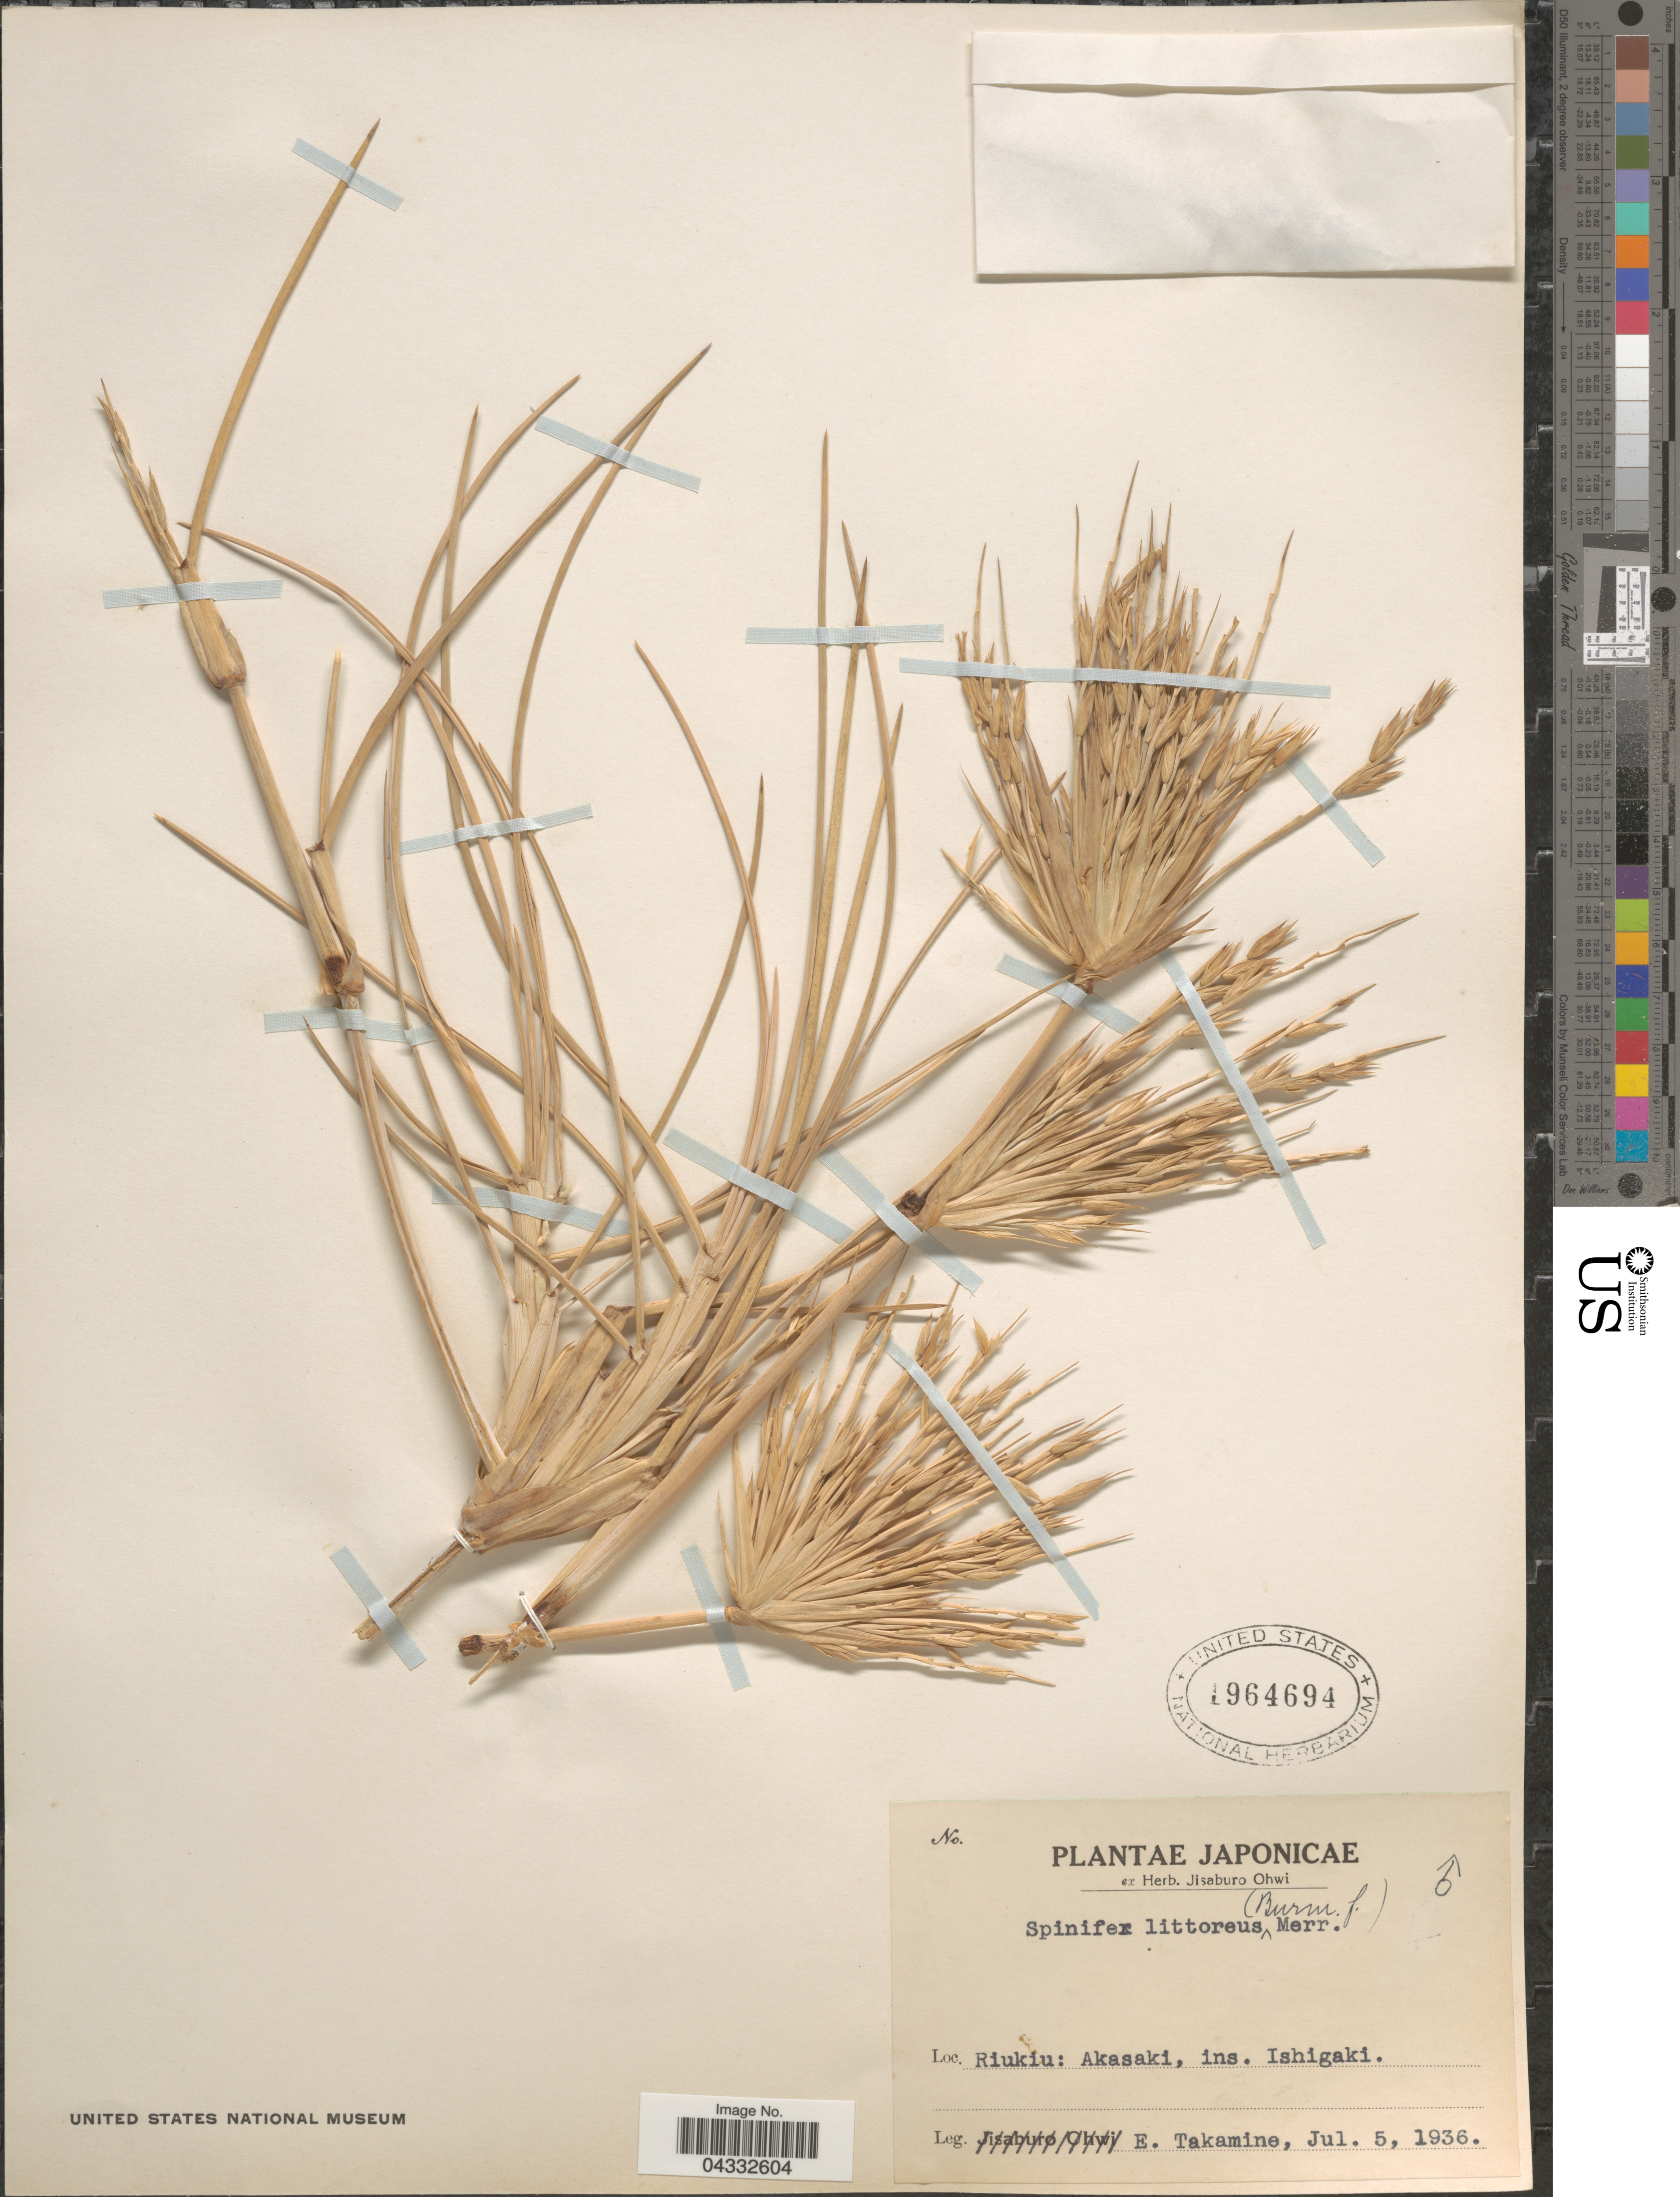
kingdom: Plantae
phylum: Tracheophyta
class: Liliopsida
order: Poales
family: Poaceae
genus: Spinifex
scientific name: Spinifex littoreus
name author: (Burm. f.) Merr.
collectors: E. Takamine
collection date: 1936-07-05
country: Japan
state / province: Okinawa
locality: Riukiu: Akasaki, ins. Ishigaki.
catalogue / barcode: US 1964694